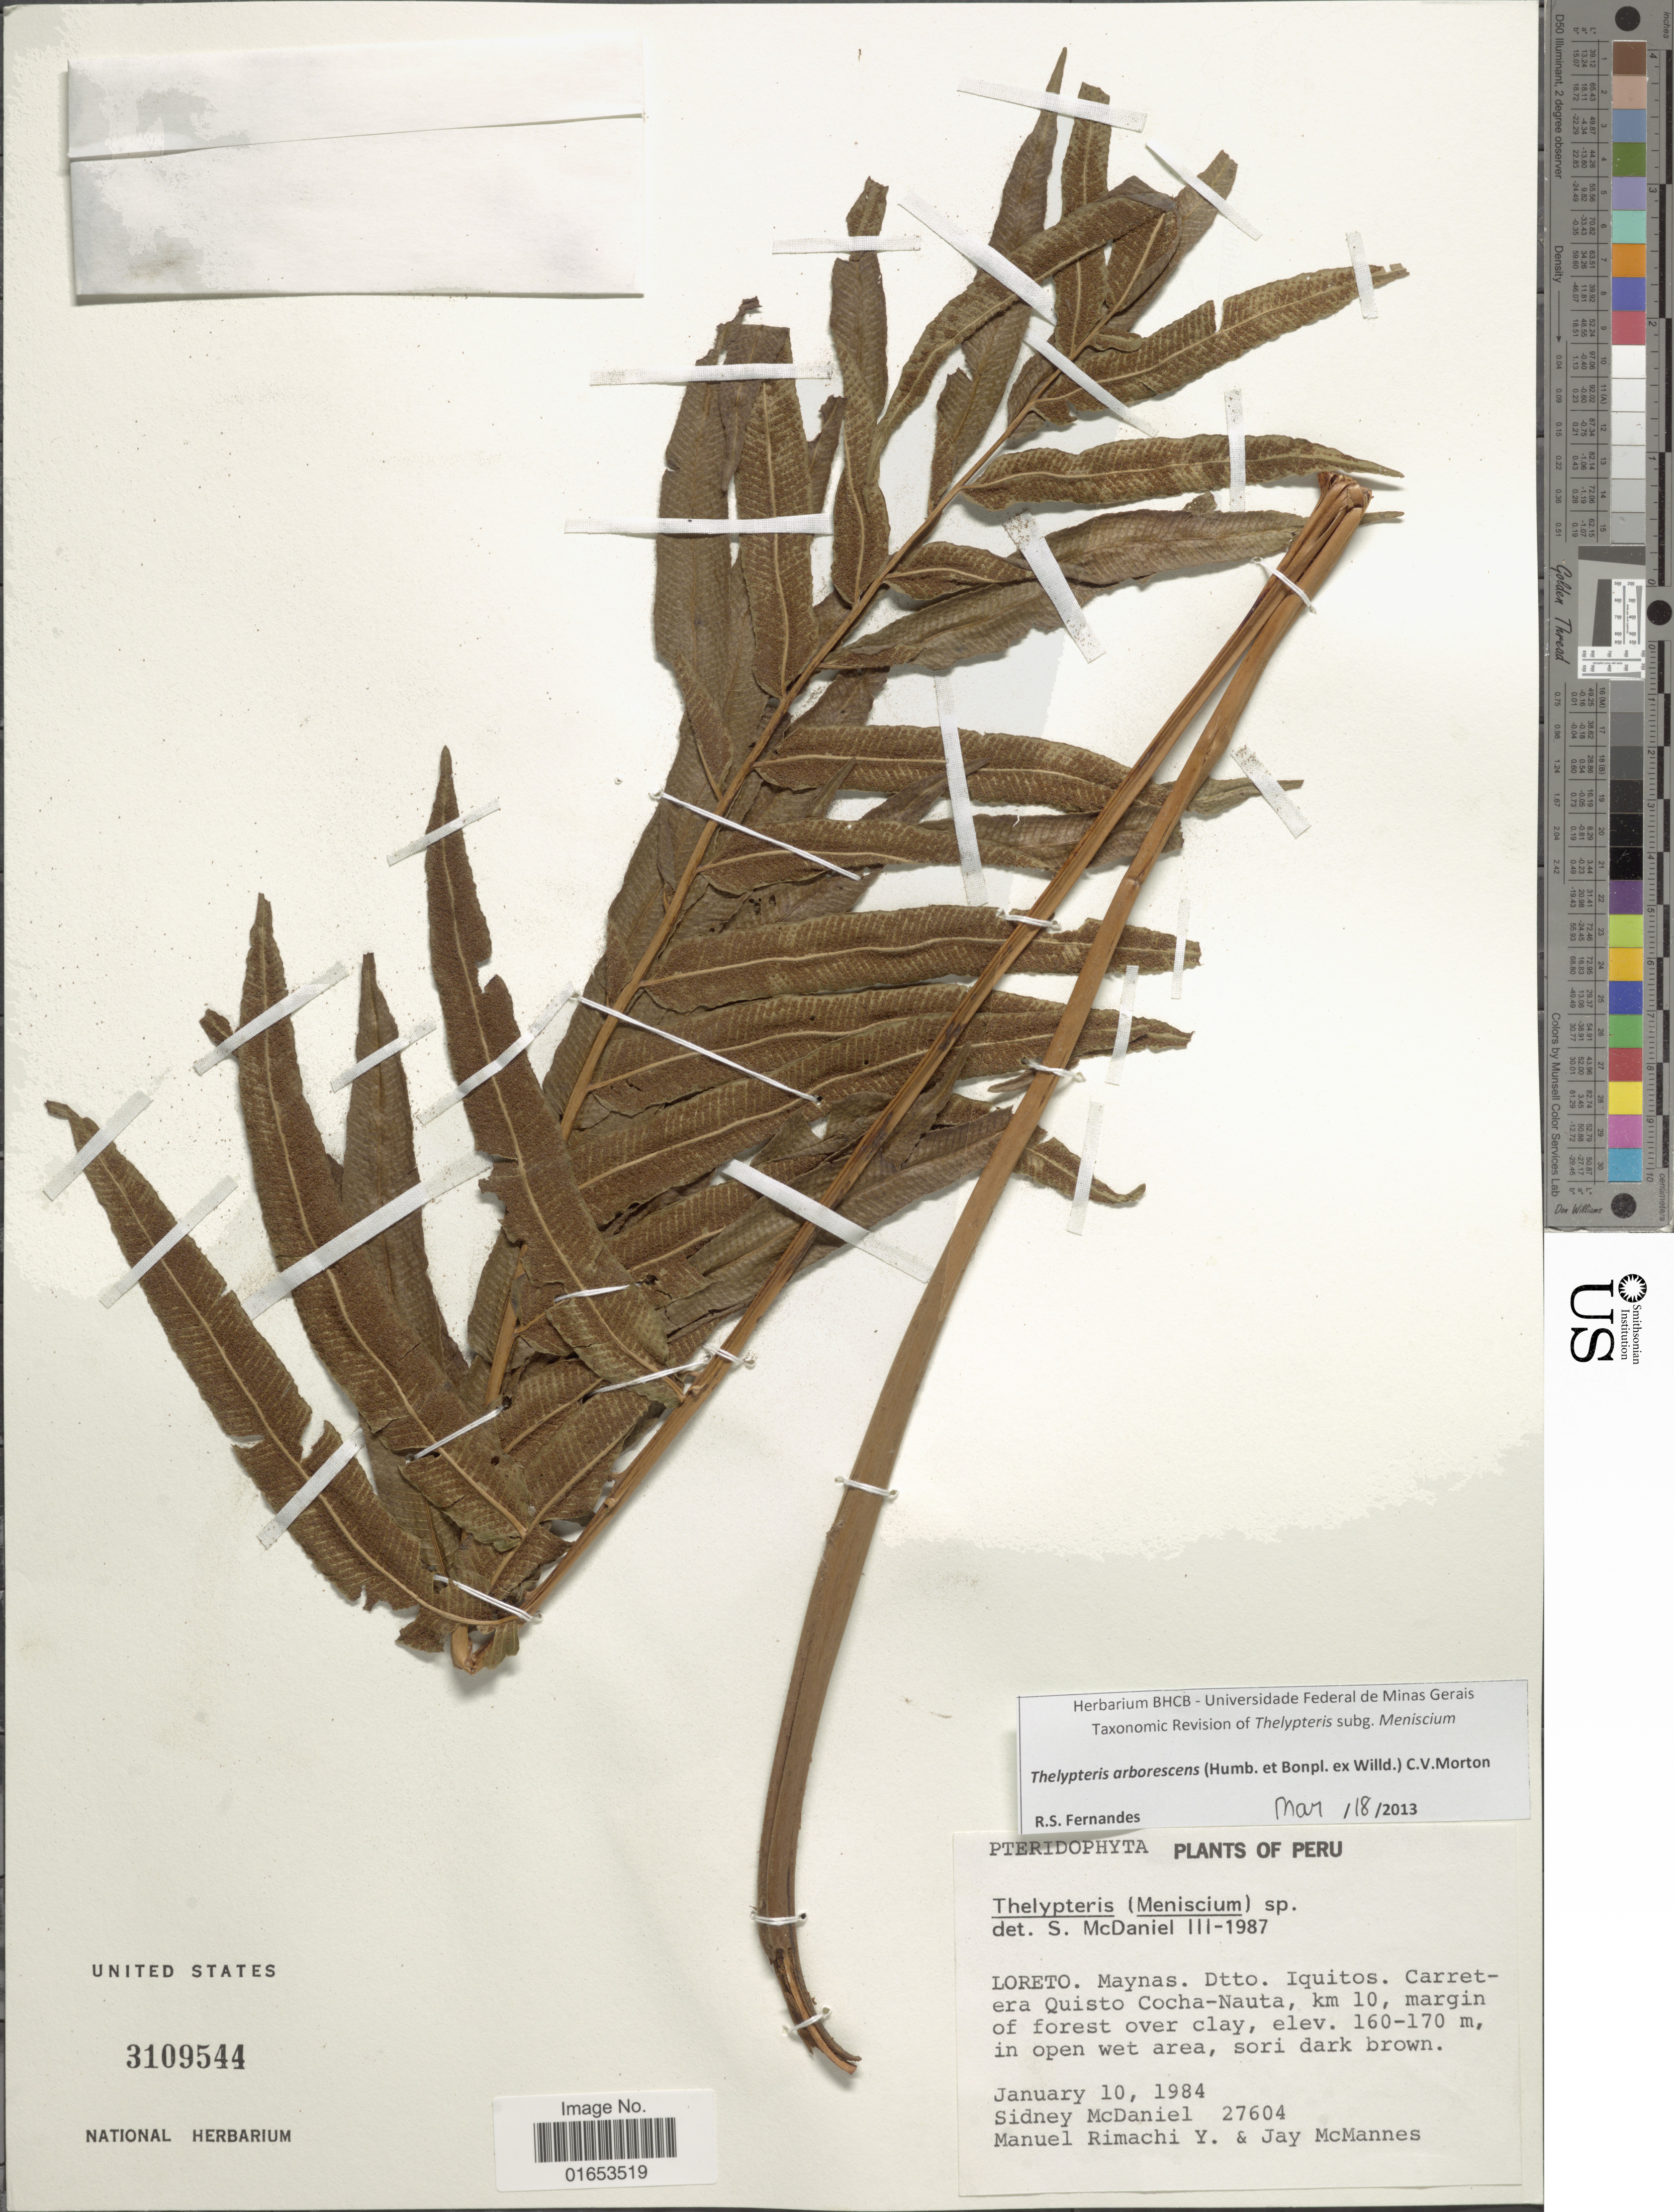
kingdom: Plantae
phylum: Tracheophyta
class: Polypodiopsida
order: Polypodiales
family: Thelypteridaceae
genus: Meniscium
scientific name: Meniscium arborescens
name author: Humb. & Bonpl. ex Willd.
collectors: S. McDaniel, M. Rimachi Y. & J. McMannes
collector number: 27604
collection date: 1984-01-10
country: Peru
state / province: Loreto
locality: Maynas. Dtto. Iquitos. Carretera Quisto Cocha-Nauta, km 10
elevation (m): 160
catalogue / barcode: US 3109544